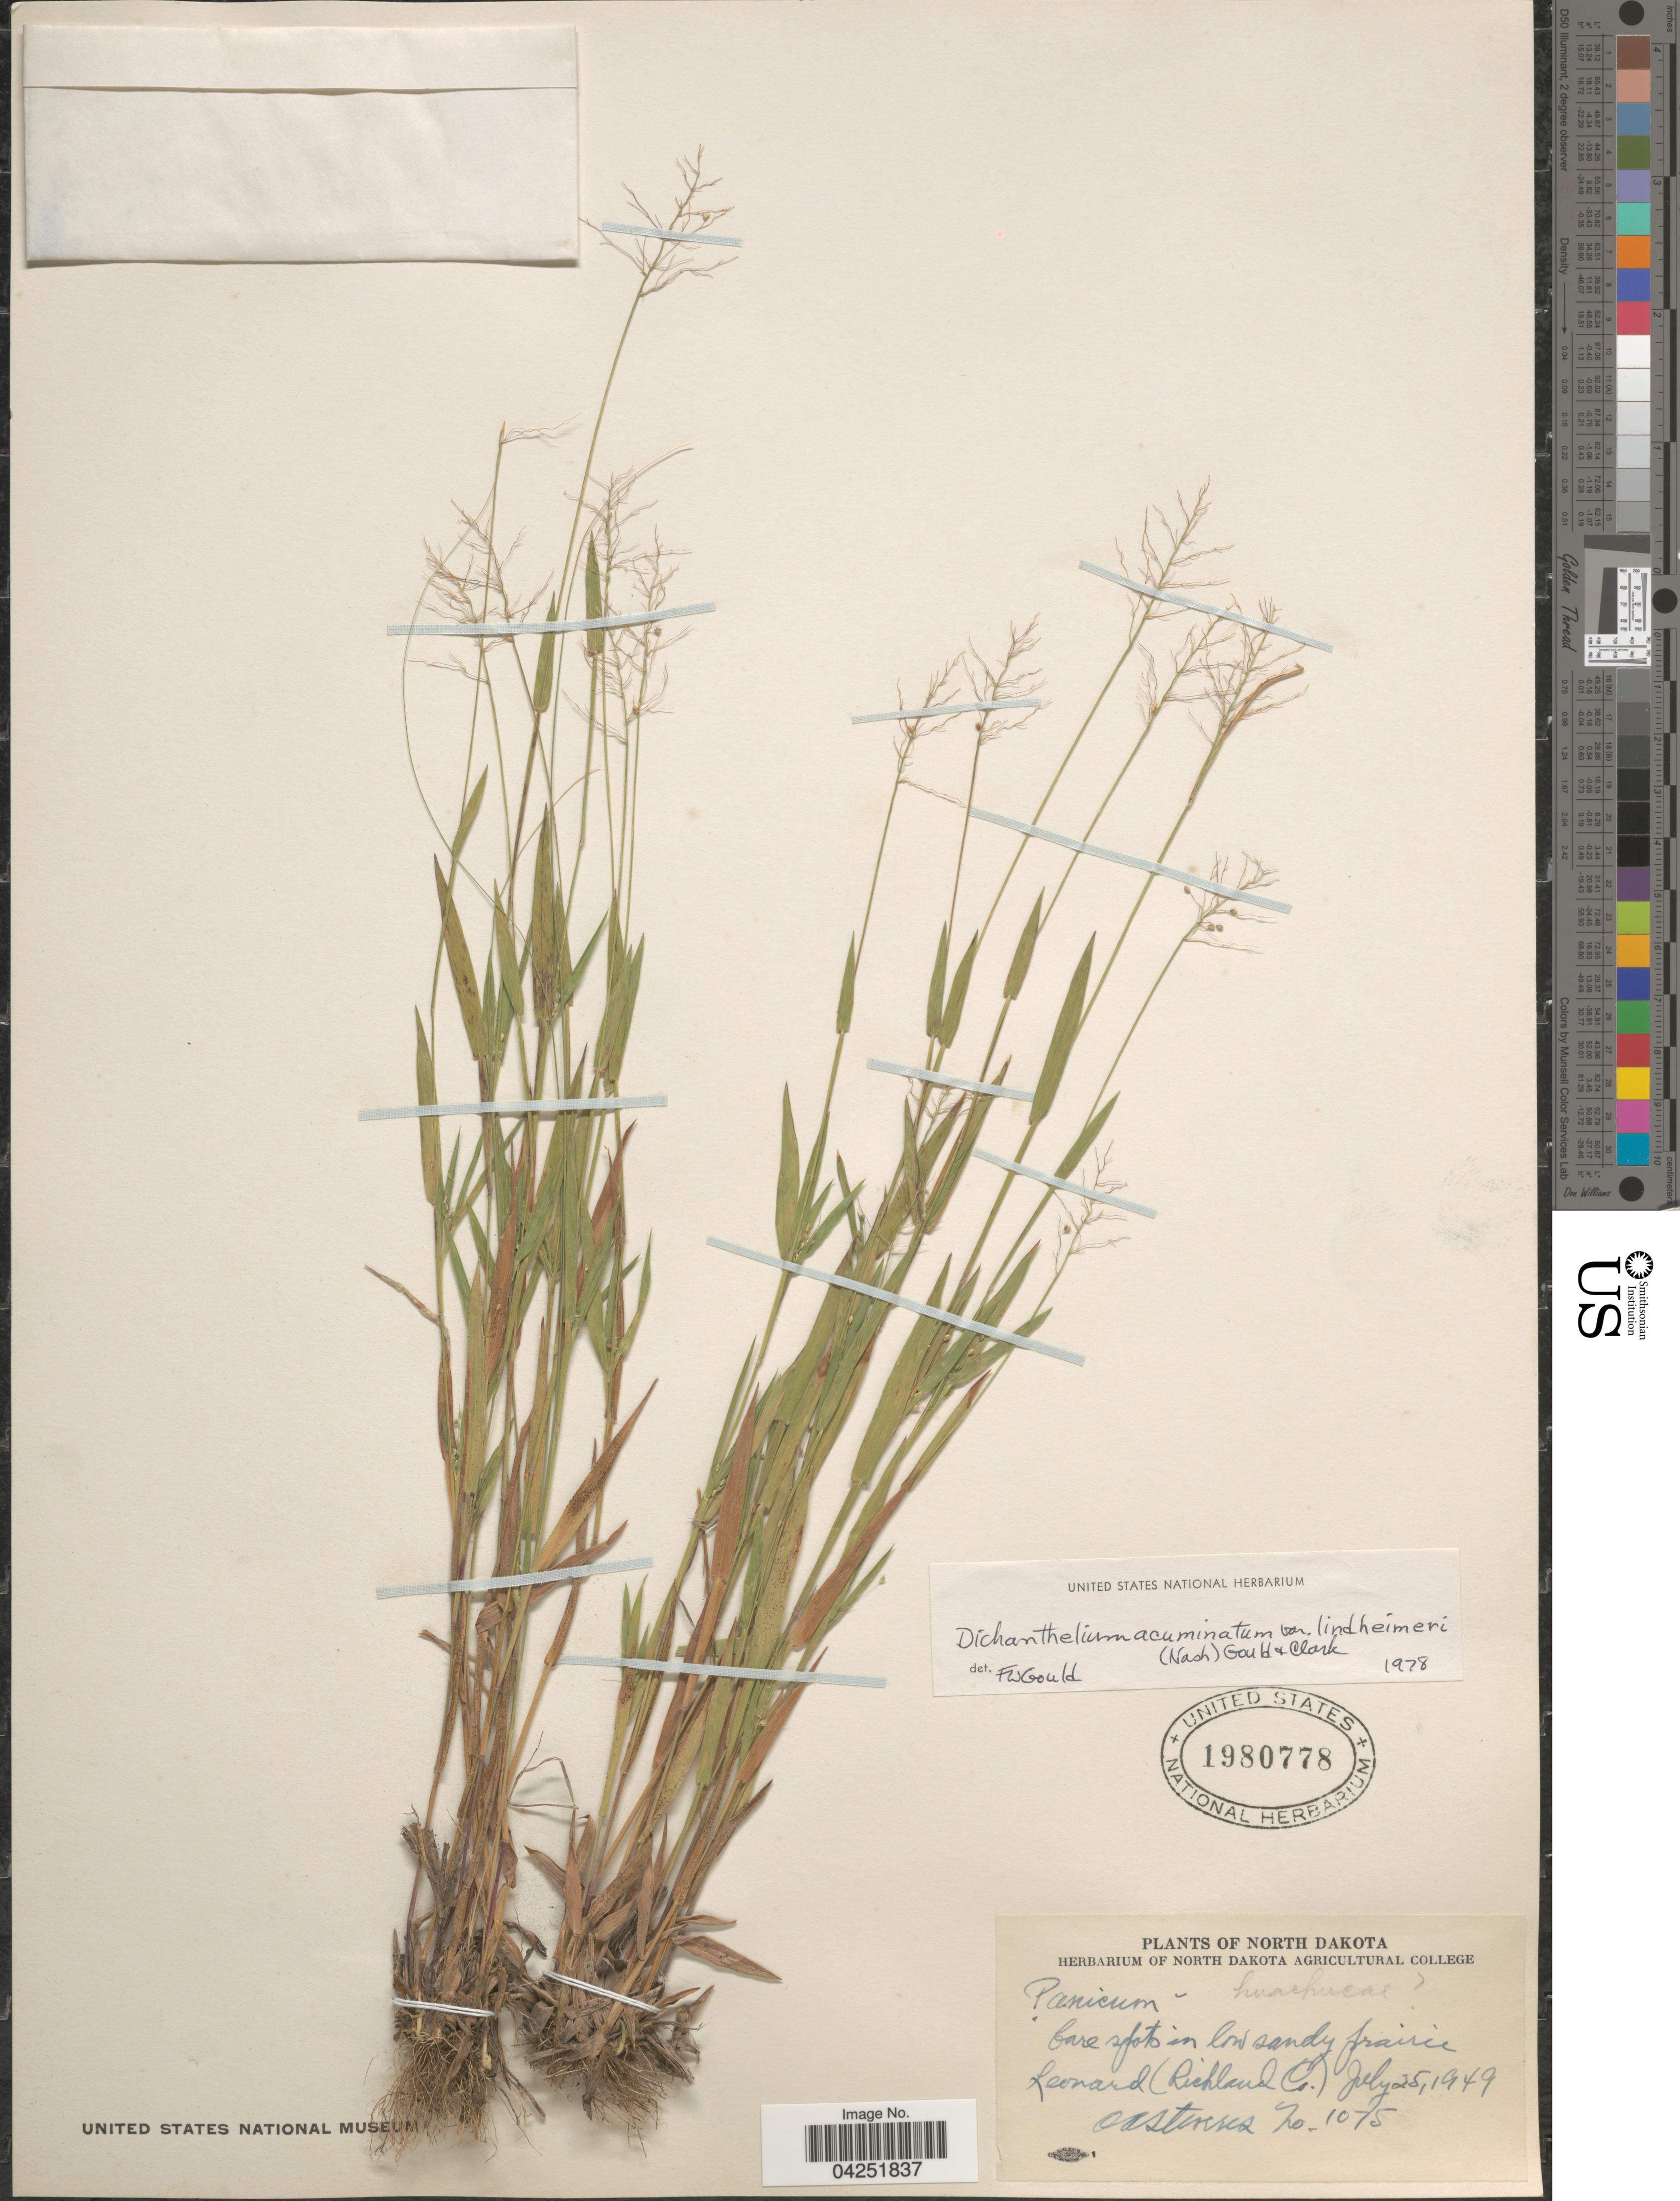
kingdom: Plantae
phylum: Tracheophyta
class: Liliopsida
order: Poales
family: Poaceae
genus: Dichanthelium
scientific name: Dichanthelium acuminatum var. lindheimeri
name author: (Nash) Gould & C.A. Clark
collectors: O. A. Stevens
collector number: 1075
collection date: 1949-07-25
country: United States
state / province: North Dakota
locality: Bare spots in low sandy prairie Leonard (Richland Co.).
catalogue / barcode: US 1980778